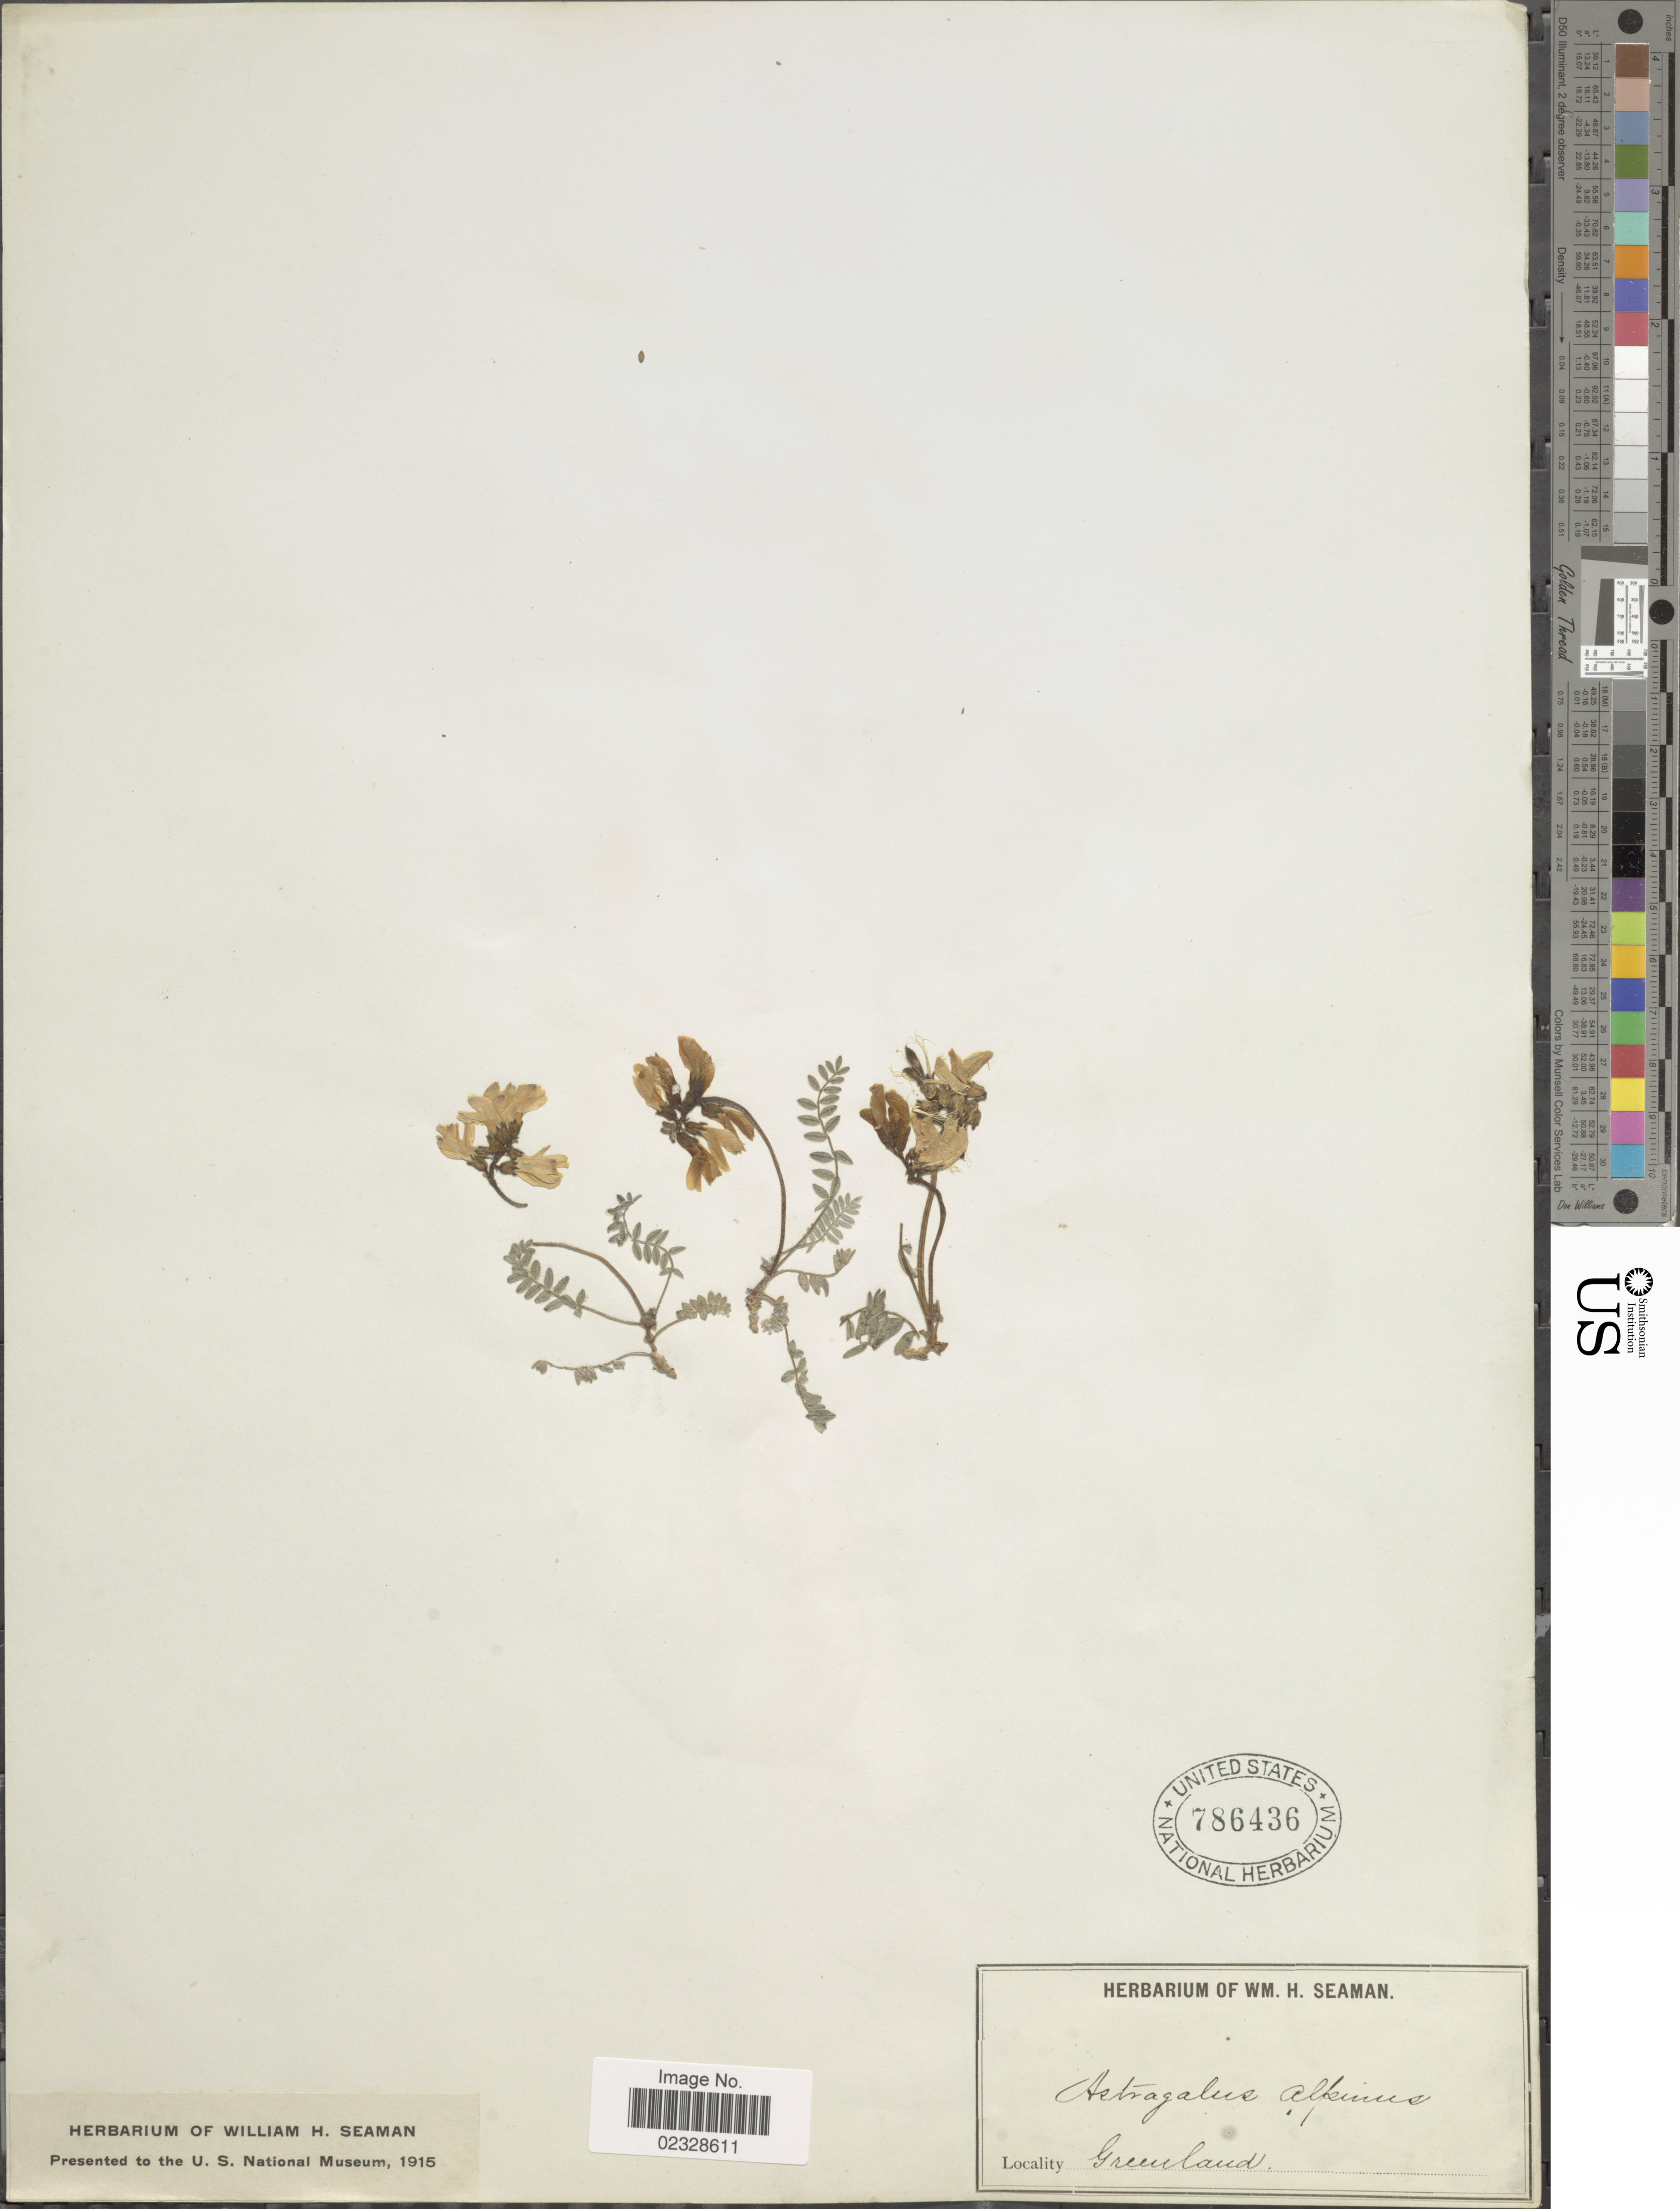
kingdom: Plantae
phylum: Tracheophyta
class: Magnoliopsida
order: Fabales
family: Fabaceae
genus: Astragalus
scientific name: Astragalus alpinus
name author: L.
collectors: ex herb. Seaman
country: Greenland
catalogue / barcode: US 786436